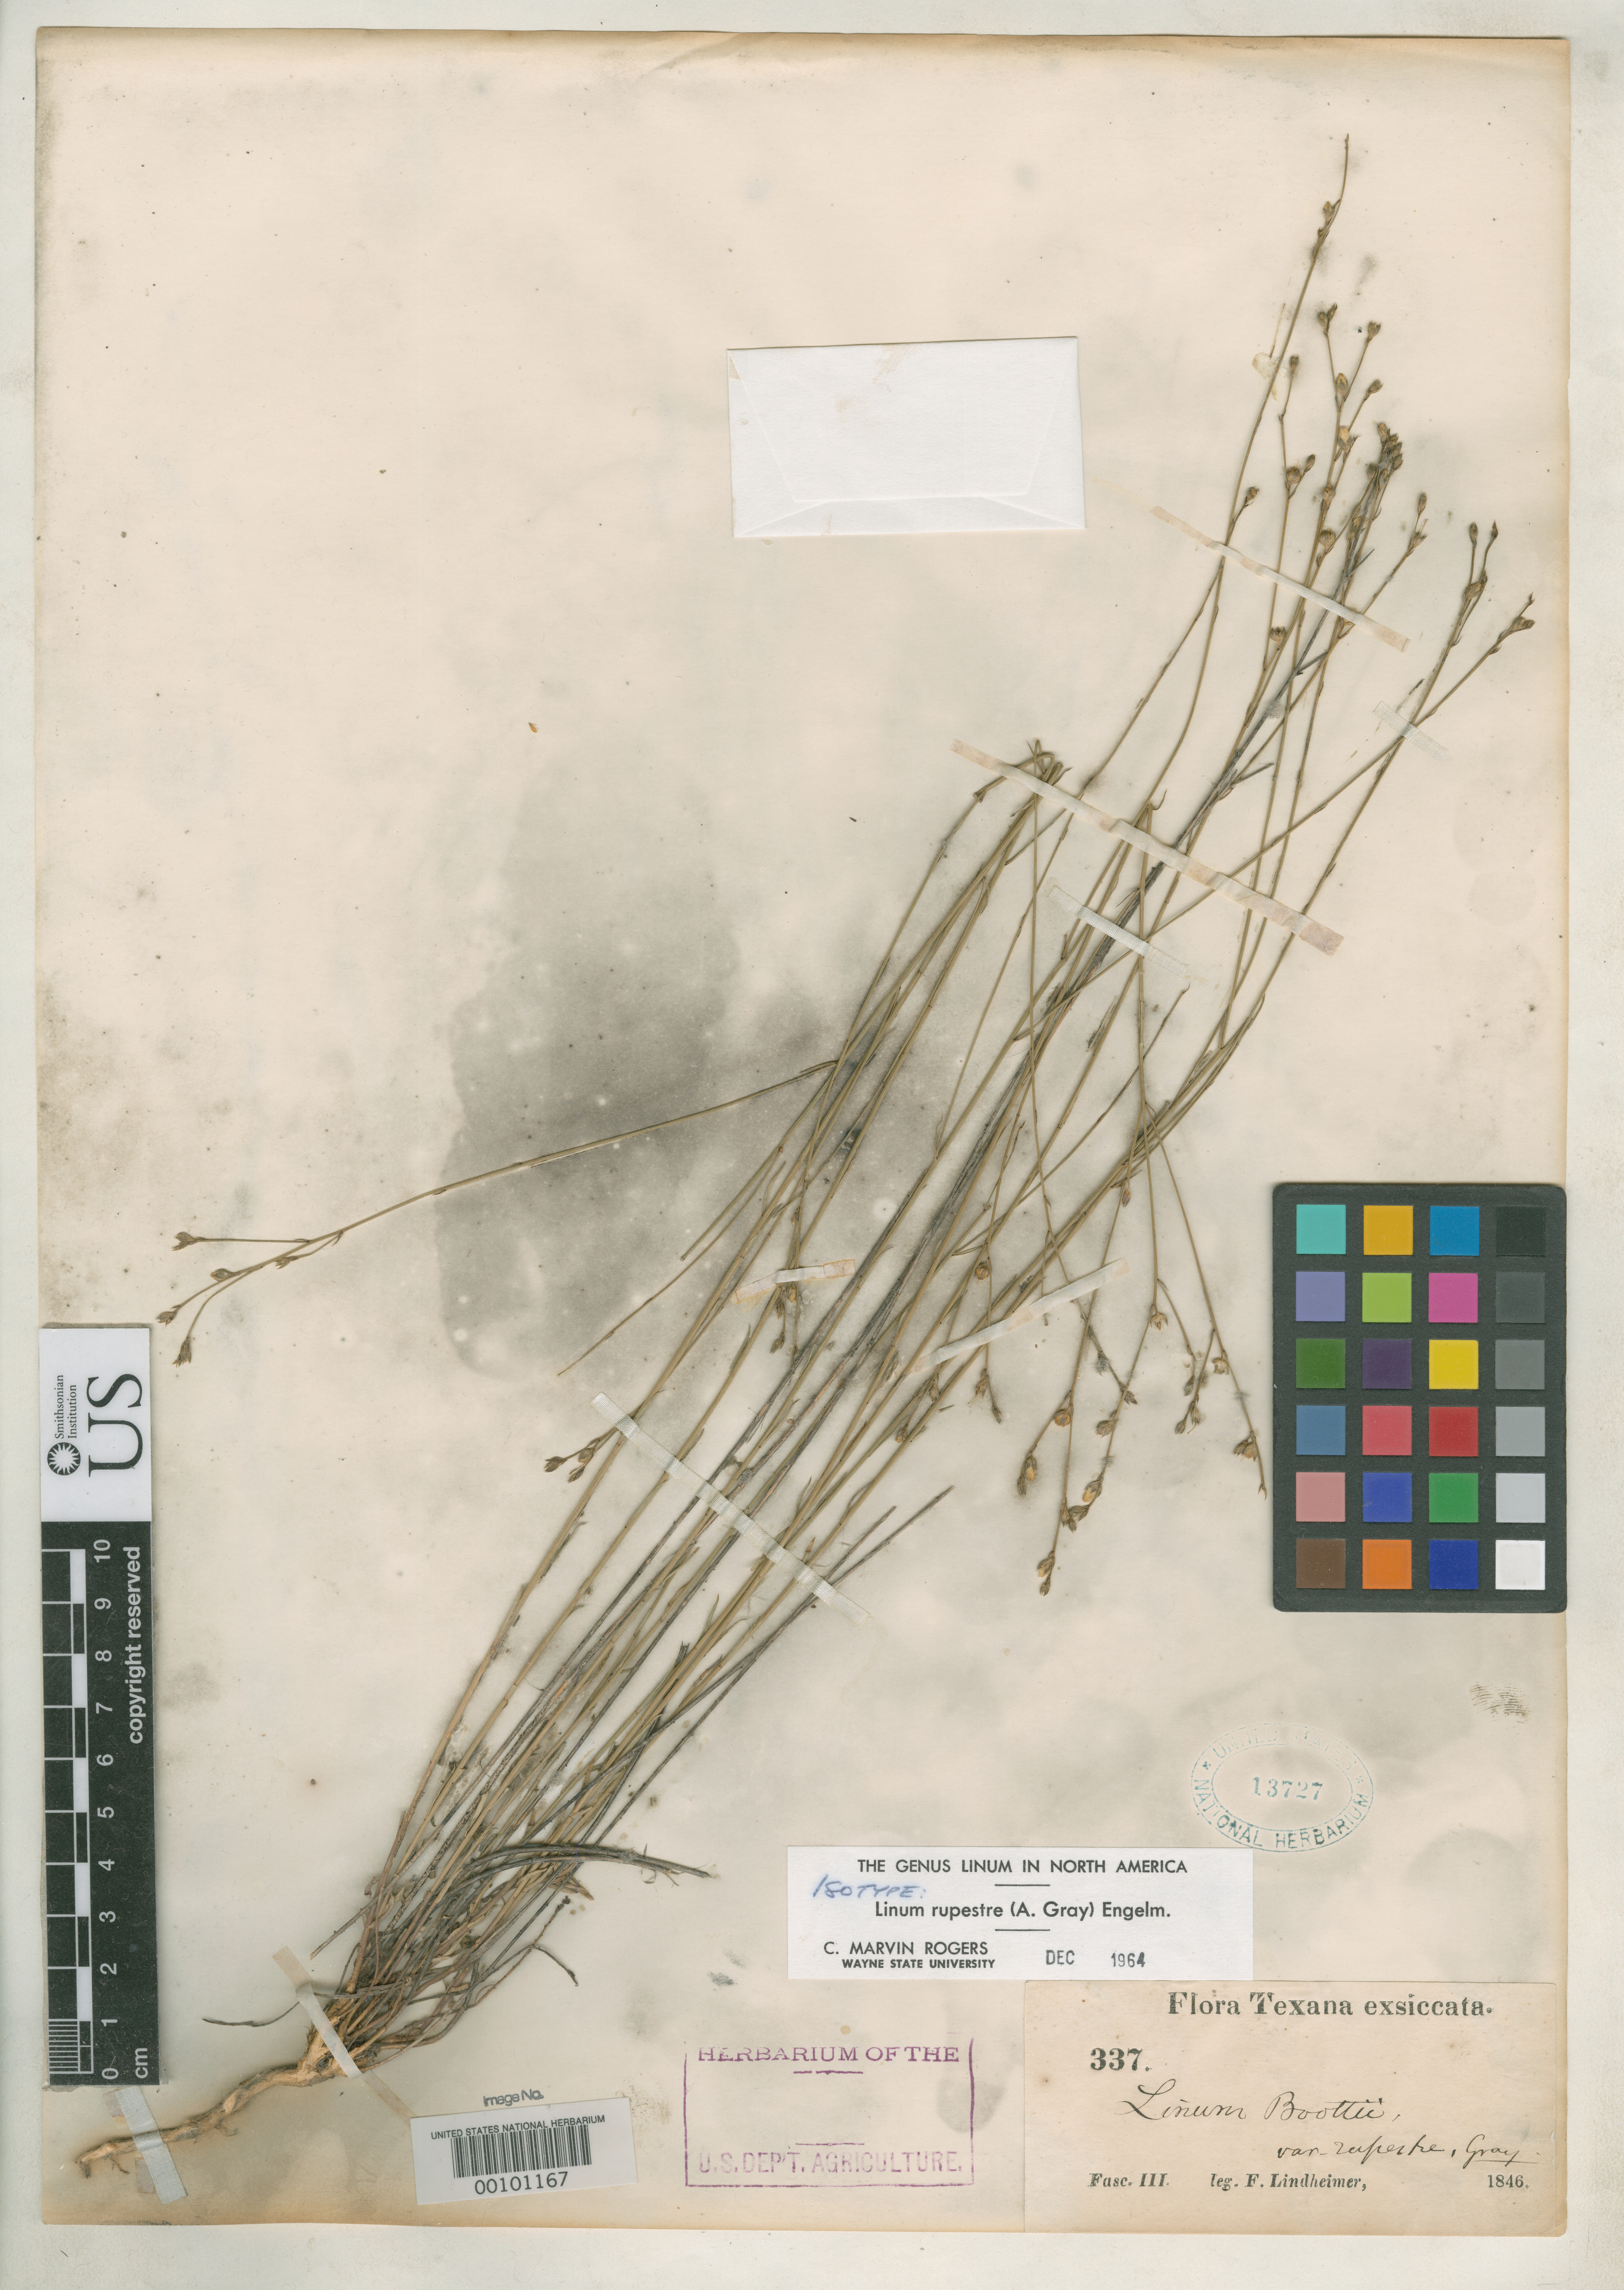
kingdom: Plantae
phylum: Tracheophyta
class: Magnoliopsida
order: Malpighiales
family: Linaceae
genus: Linum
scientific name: Linum bootii var. rupestre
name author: A. Gray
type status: Isotype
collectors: F. J. Lindheimer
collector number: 337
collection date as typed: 1846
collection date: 1846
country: United States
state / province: Texas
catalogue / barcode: US 13727